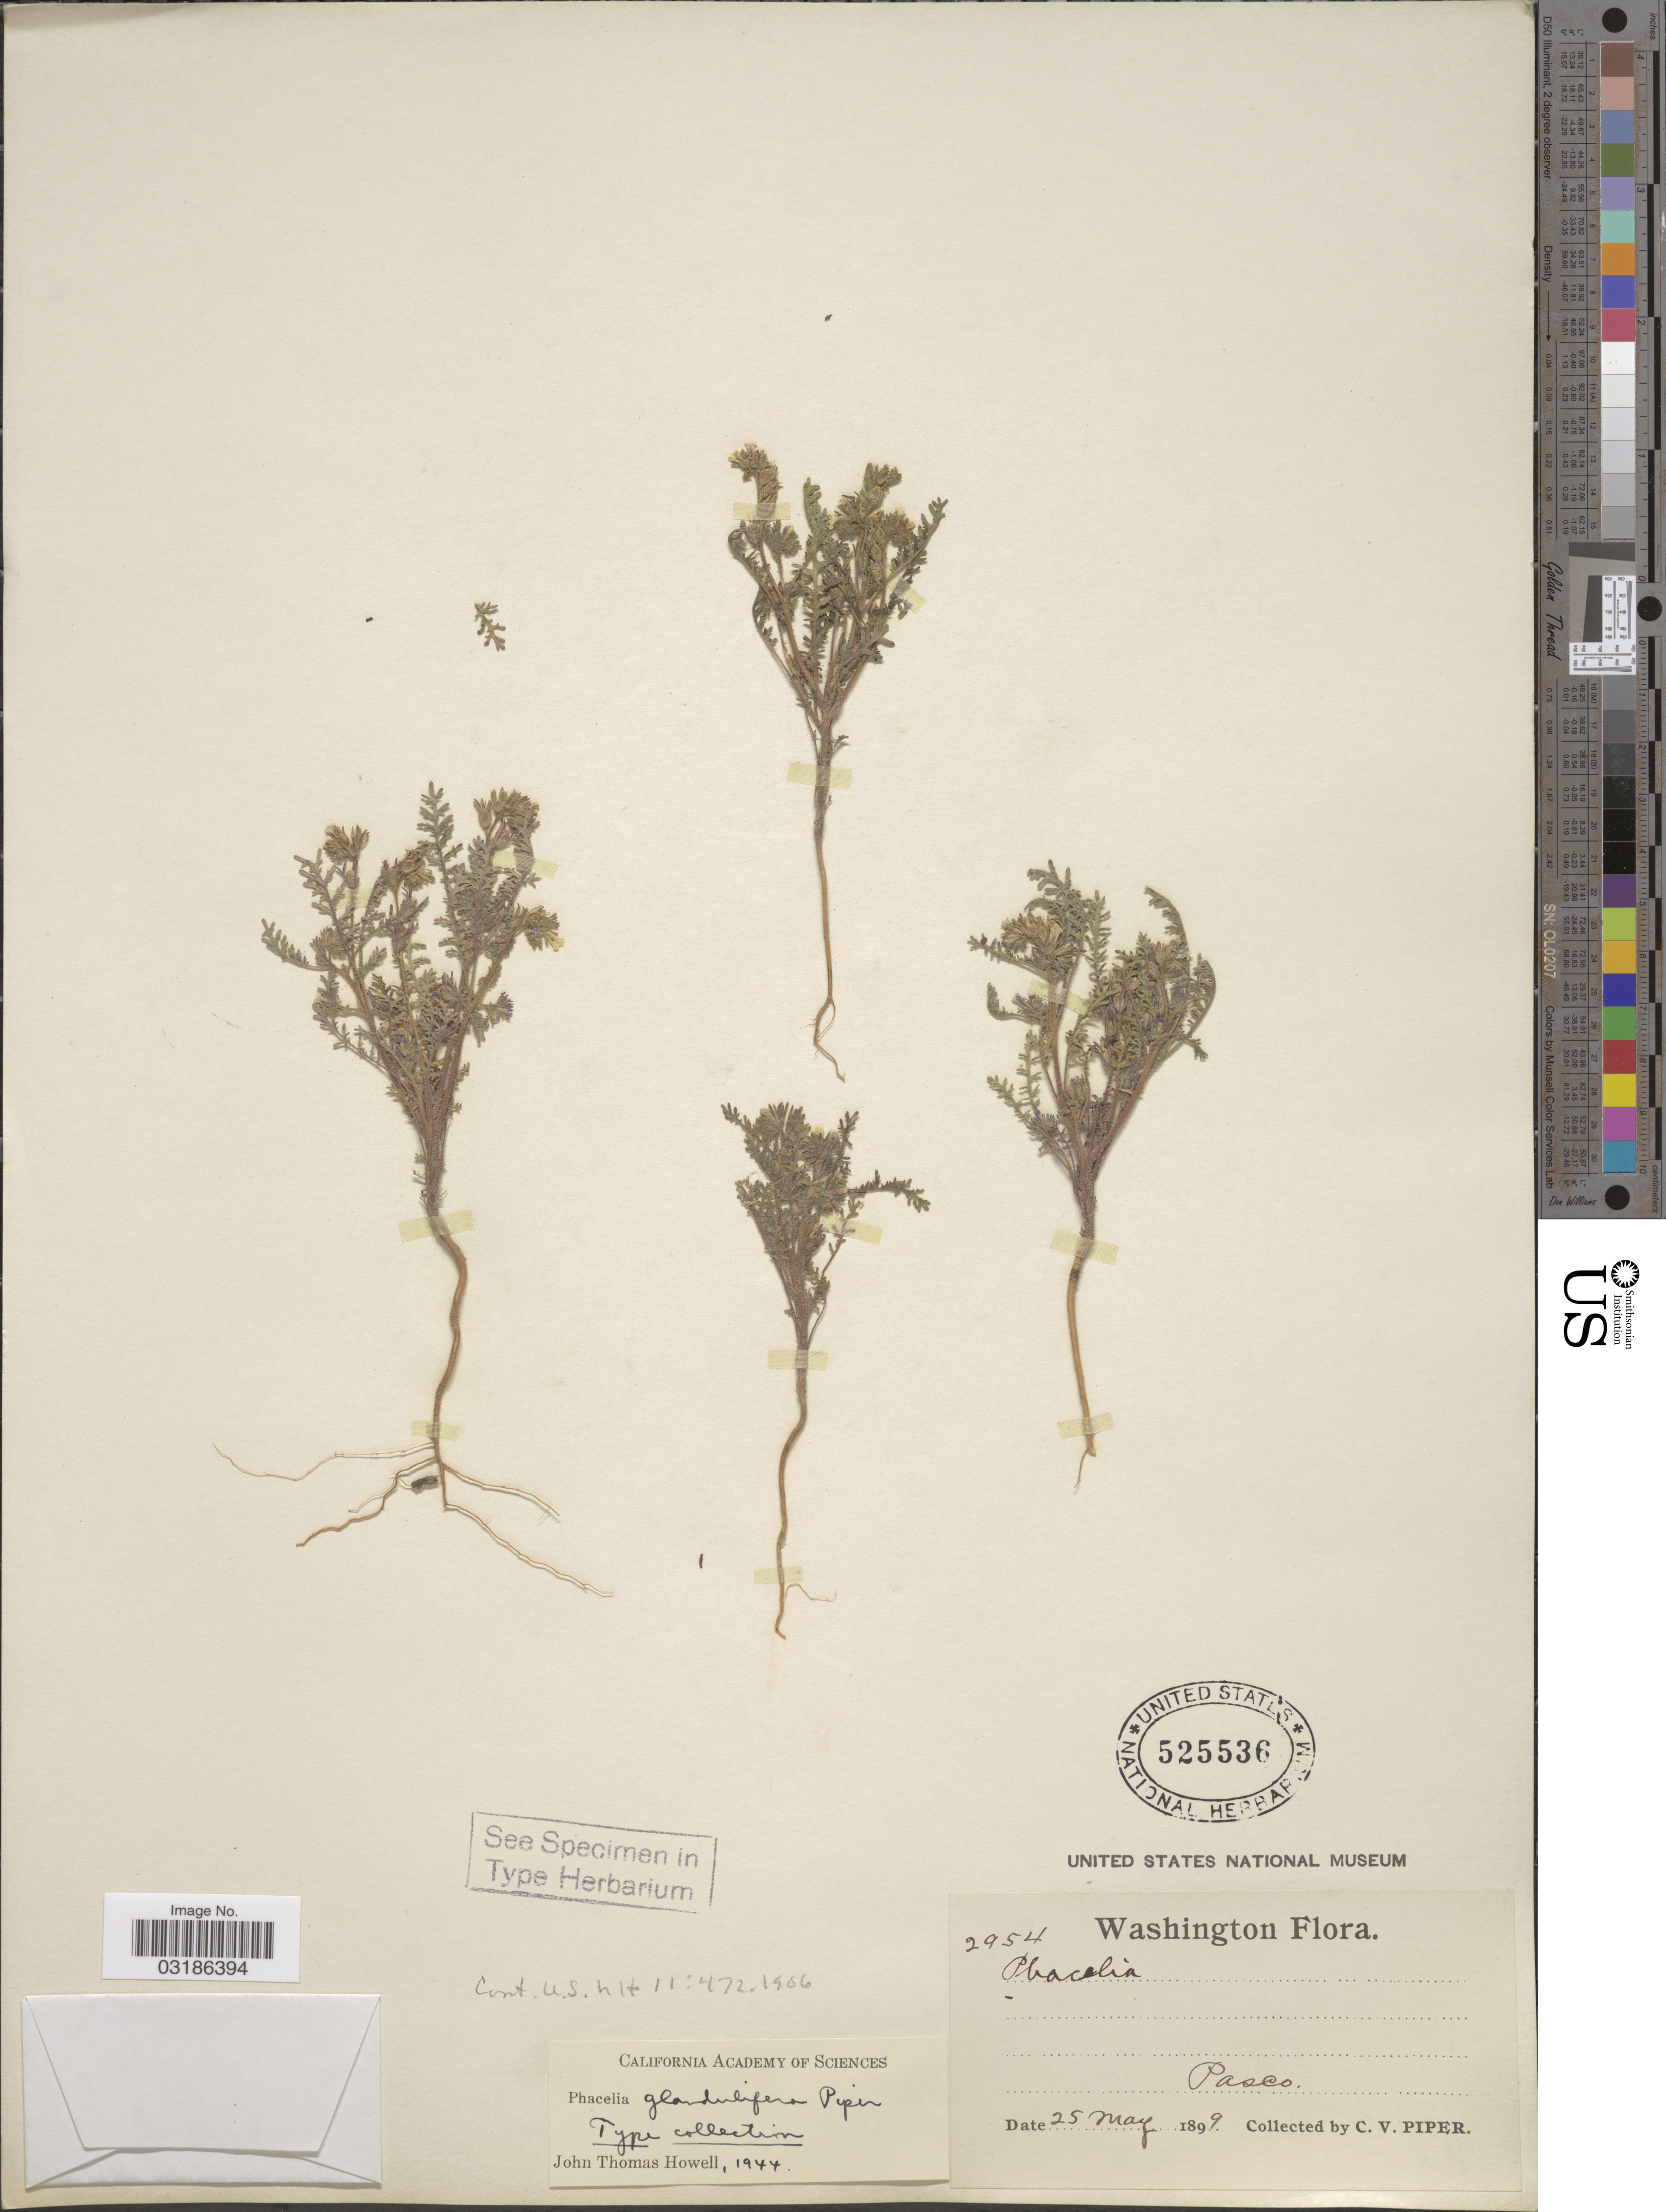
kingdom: Plantae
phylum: Tracheophyta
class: Magnoliopsida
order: Boraginales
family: Hydrophyllaceae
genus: Phacelia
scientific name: Phacelia glandulifera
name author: Piper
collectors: C. V. Piper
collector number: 2954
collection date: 1899-05-25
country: United States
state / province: Washington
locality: Pasco.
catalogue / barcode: US 525536